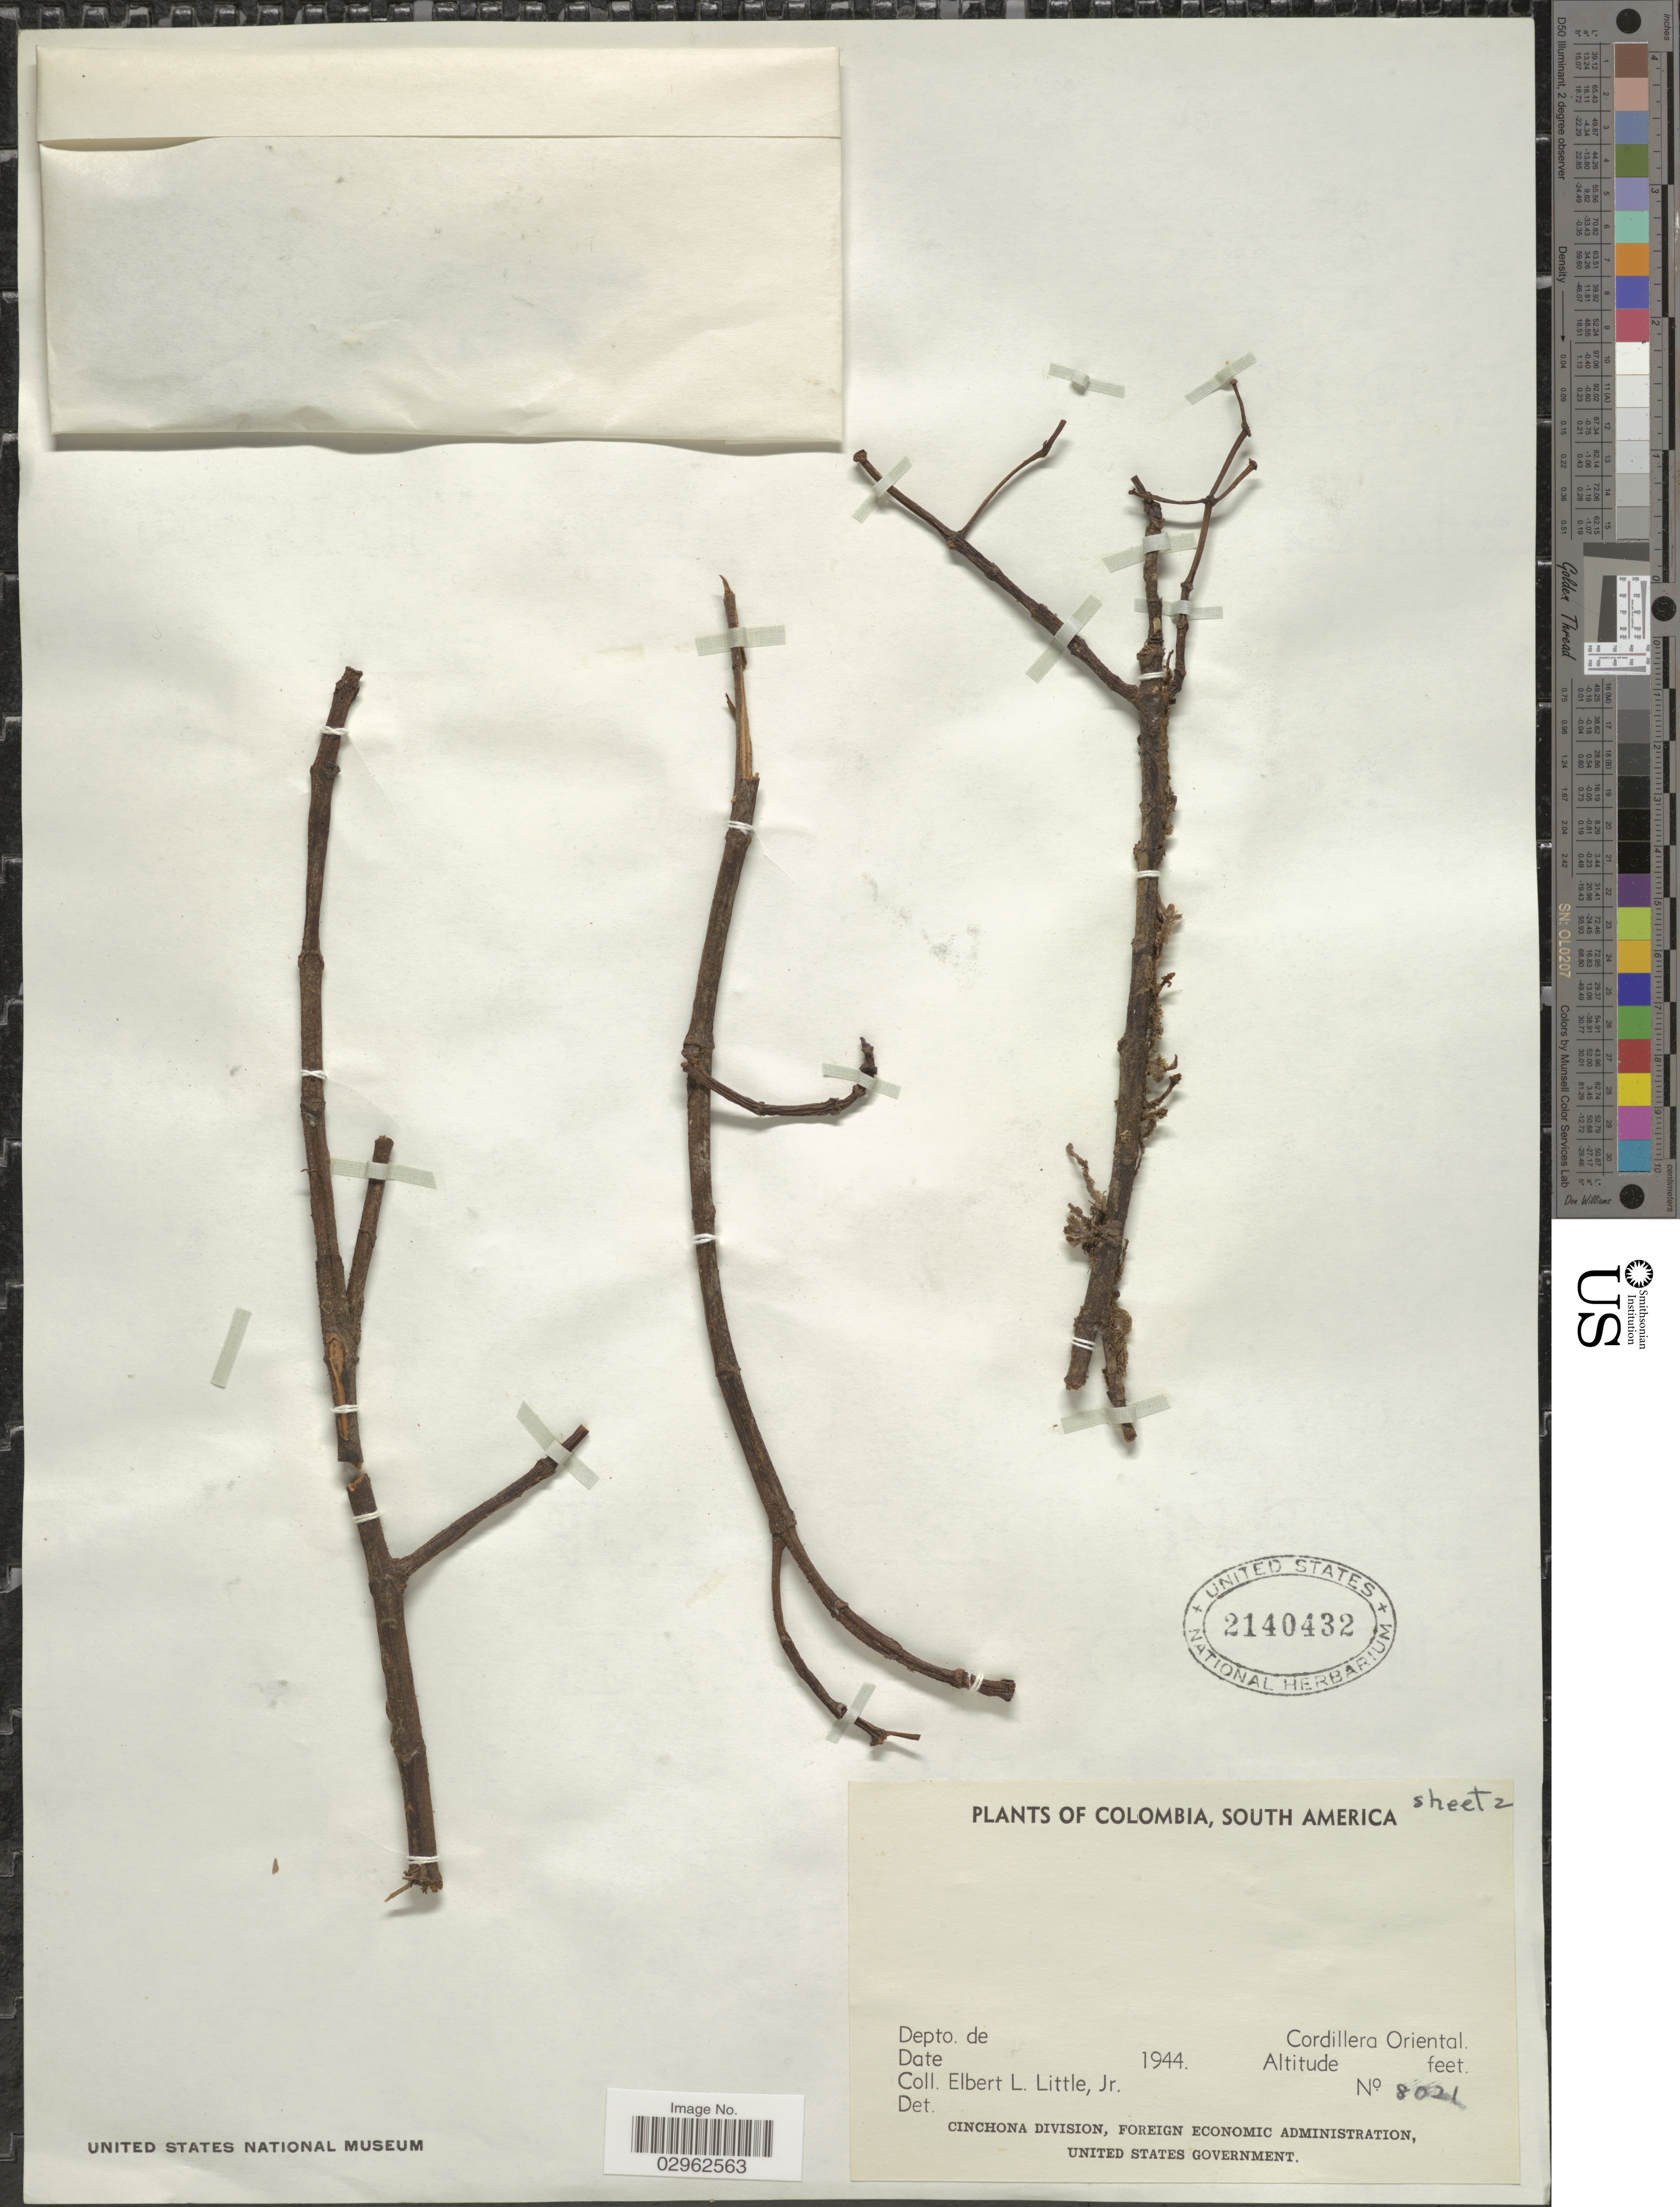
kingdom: Plantae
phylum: Tracheophyta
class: Magnoliopsida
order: Malpighiales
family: Clusiaceae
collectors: E. L. Little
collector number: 8021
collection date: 1944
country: Colombia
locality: Cordillera Oriental.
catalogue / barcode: US 2140432